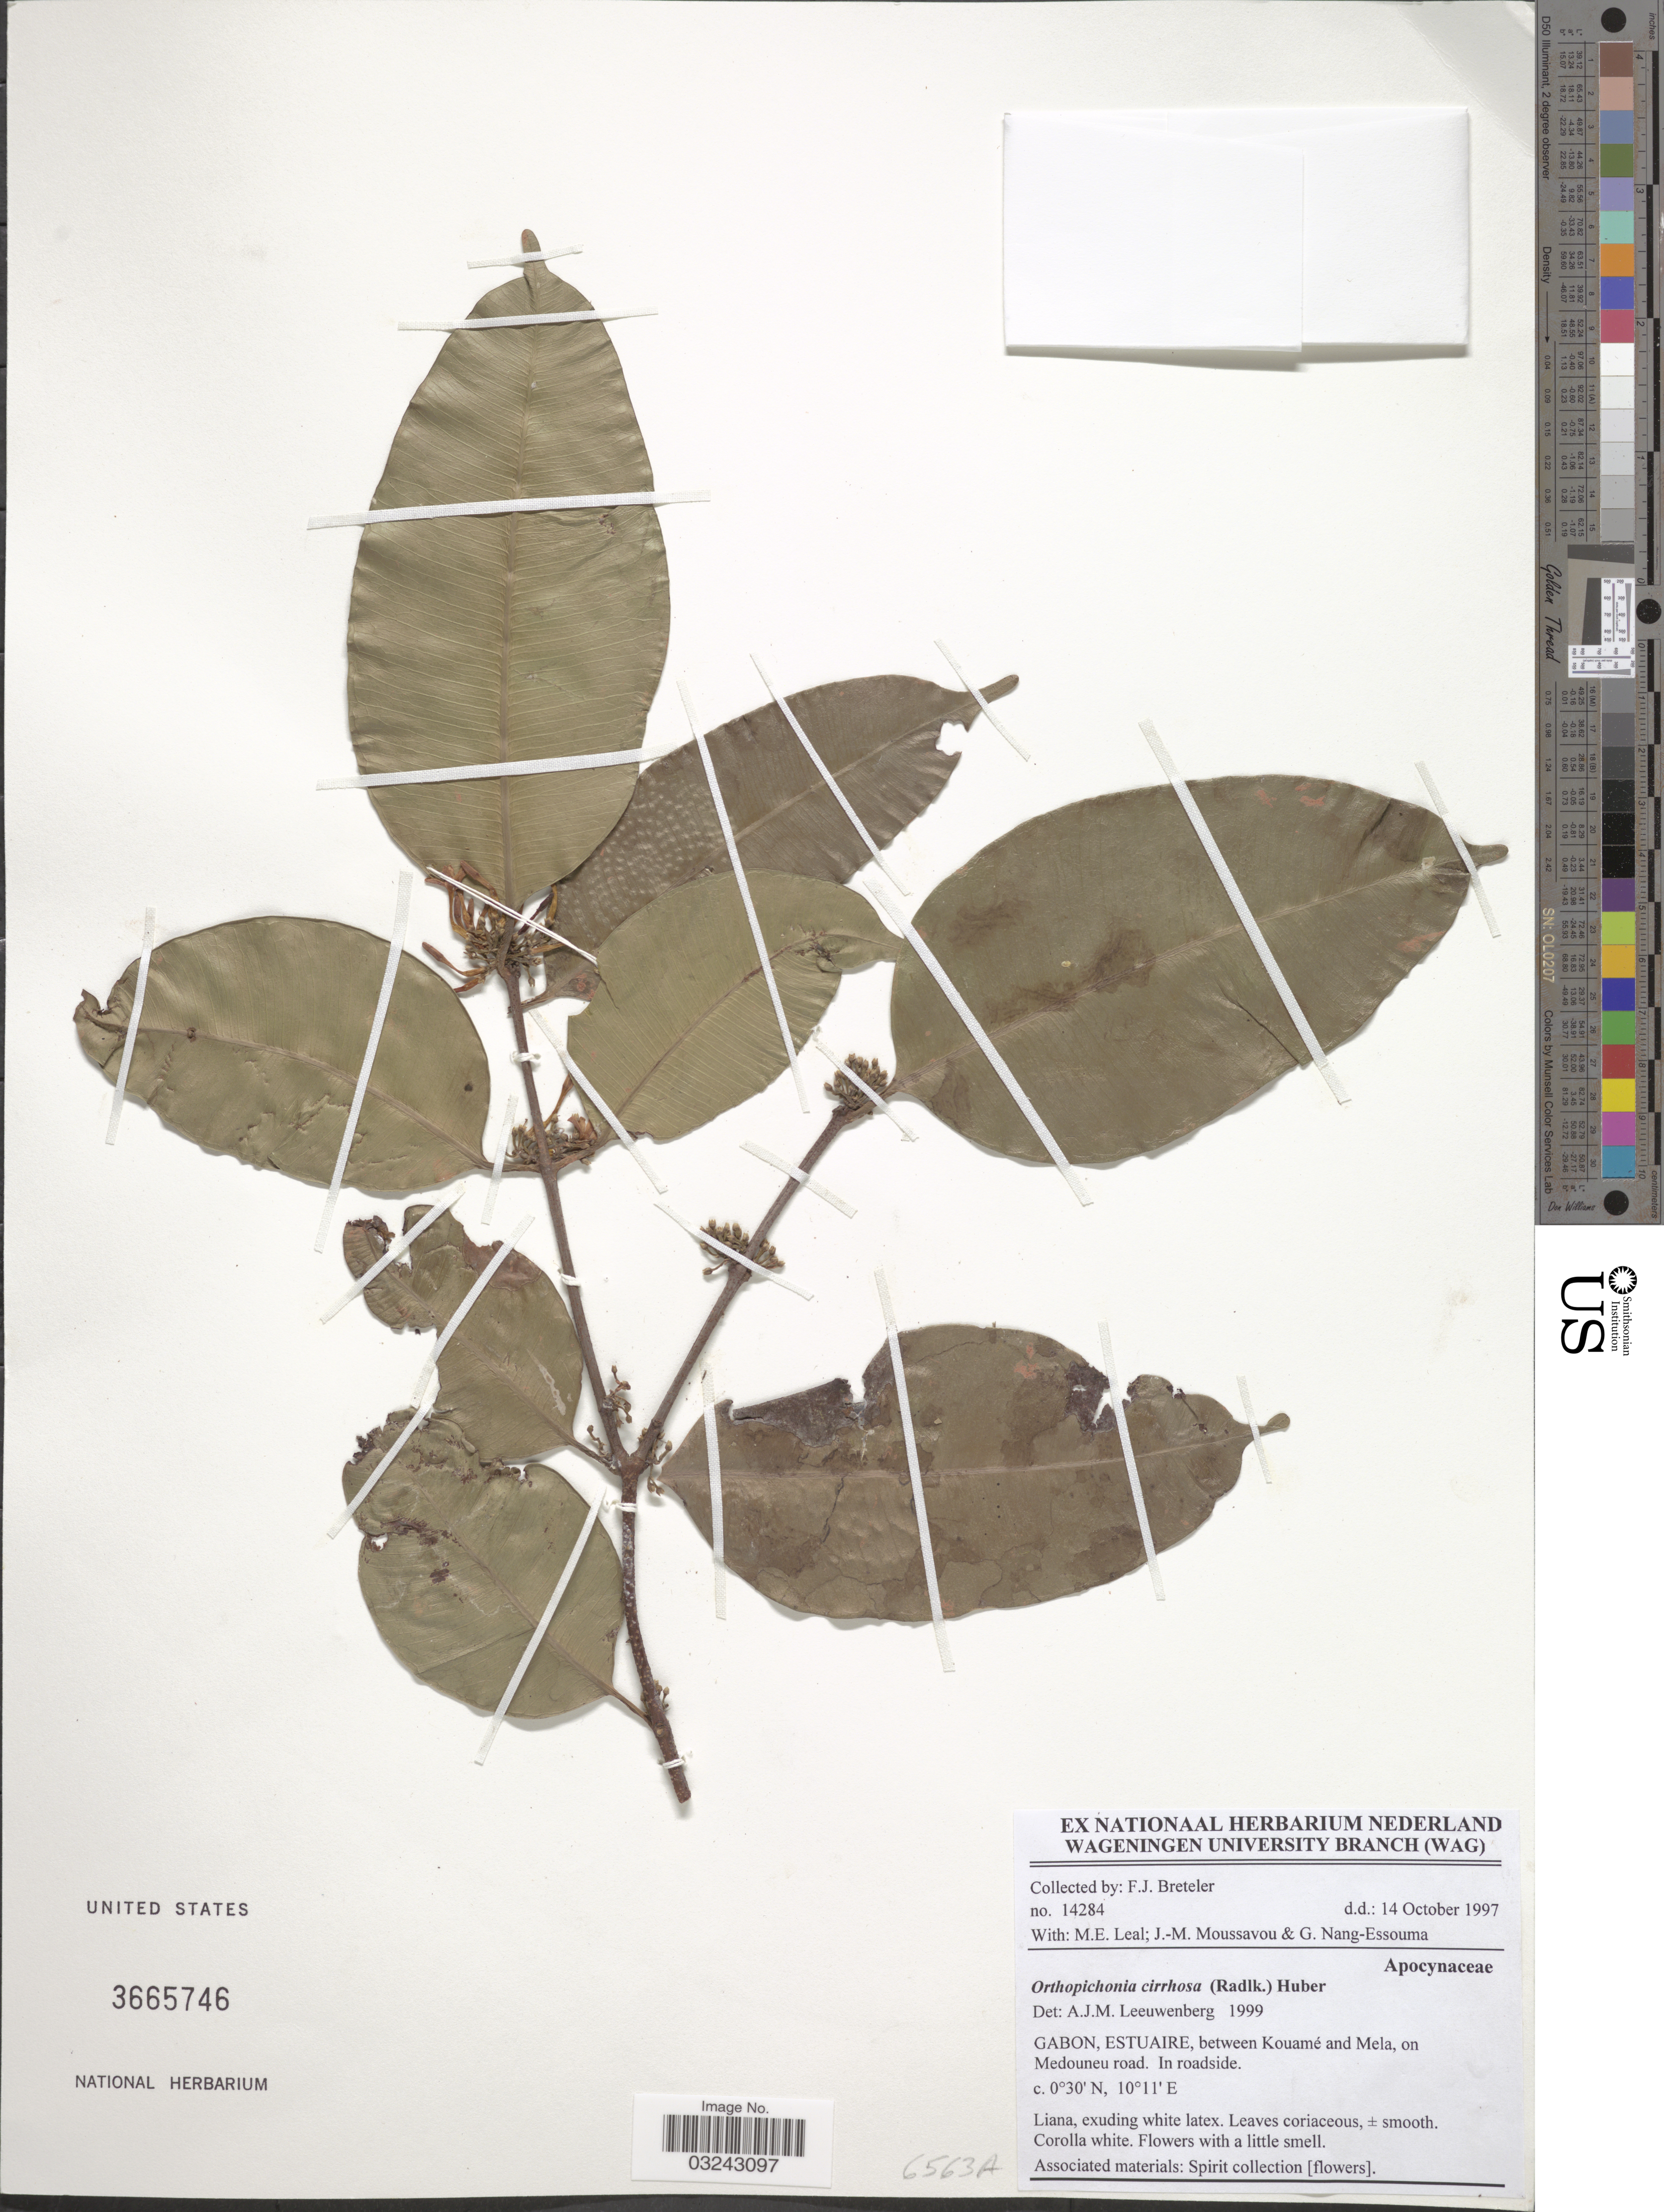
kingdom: Plantae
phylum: Tracheophyta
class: Magnoliopsida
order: Gentianales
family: Apocynaceae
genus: Orthopichonia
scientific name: Orthopichonia cirrhosa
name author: (Radlk.) H. Huber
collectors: F. J. Breteler, M. E. Leal, J. Moussavou & G. Nang-Essouma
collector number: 14284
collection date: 1997-10-14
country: Gabon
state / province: Estuaire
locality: Between Kouamé and Mela, on Medouneu road.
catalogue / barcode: US 3665746